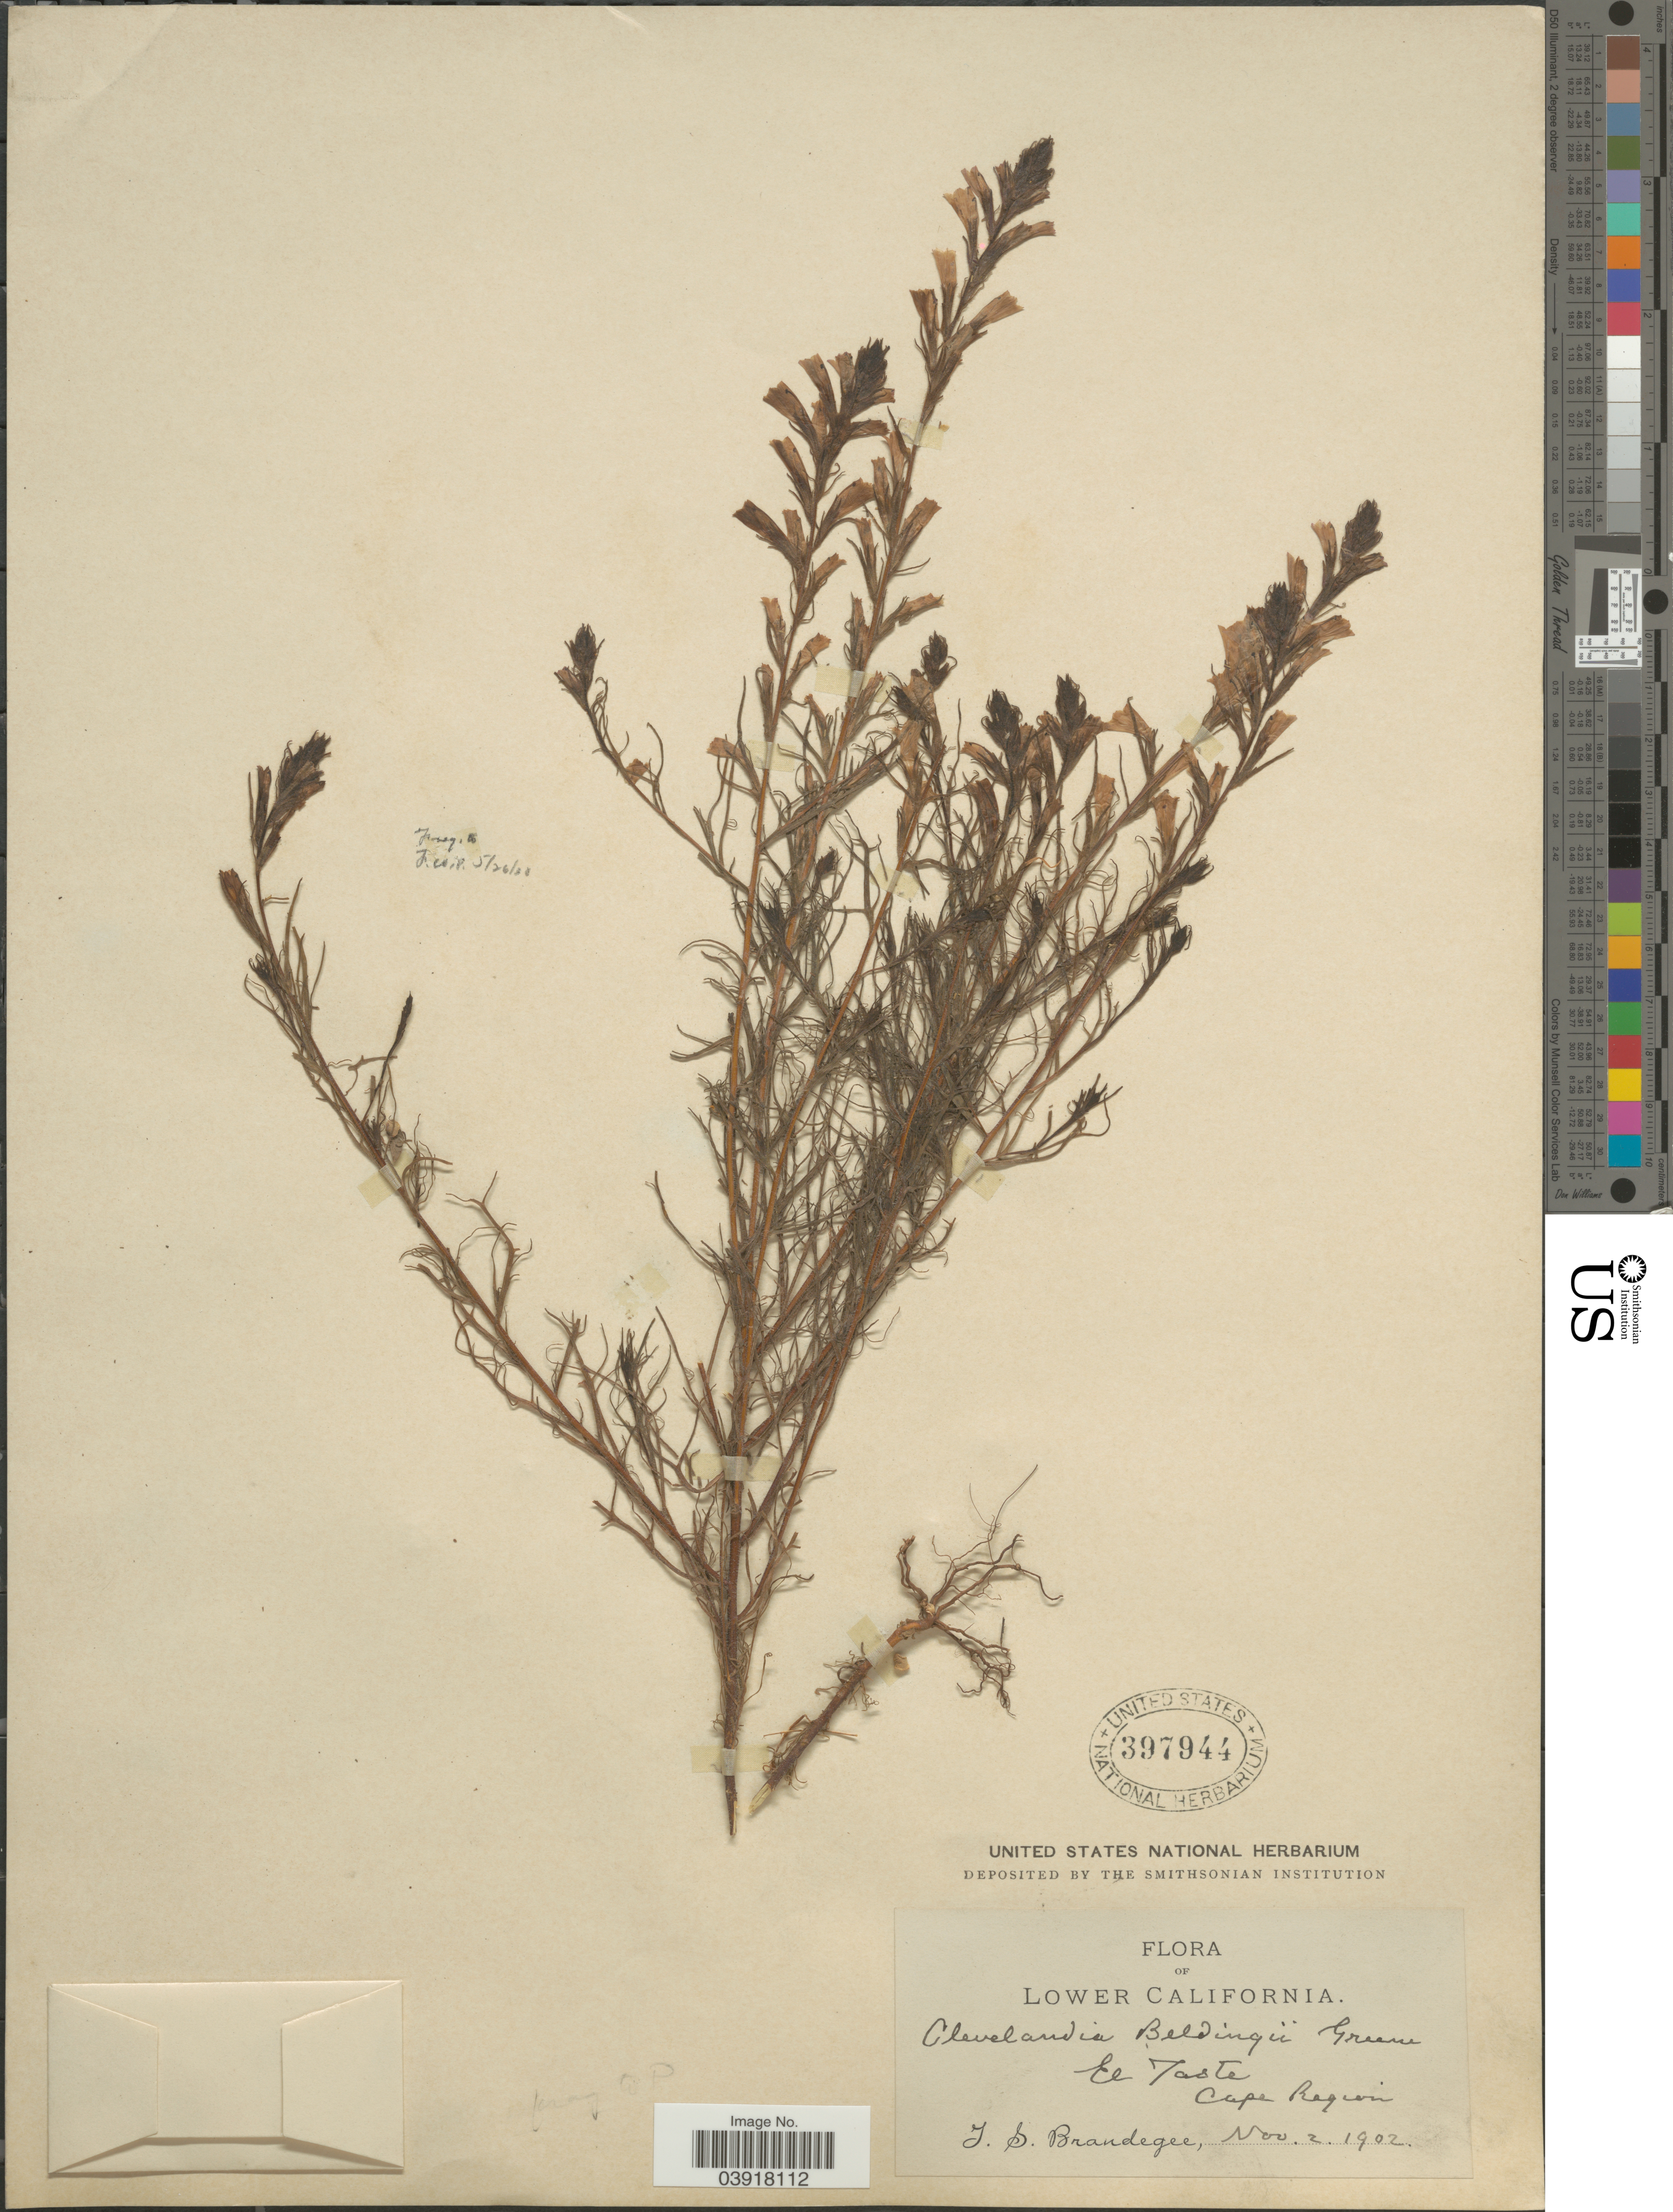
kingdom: Plantae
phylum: Tracheophyta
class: Magnoliopsida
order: Lamiales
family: Orobanchaceae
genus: Clevelandia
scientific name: Clevelandia beldingii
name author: Greene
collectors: J. S. Brandegee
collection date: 1902-11-02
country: Mexico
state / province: Baja California Sur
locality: Lower California. El Taste. Cape Region.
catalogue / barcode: US 397944